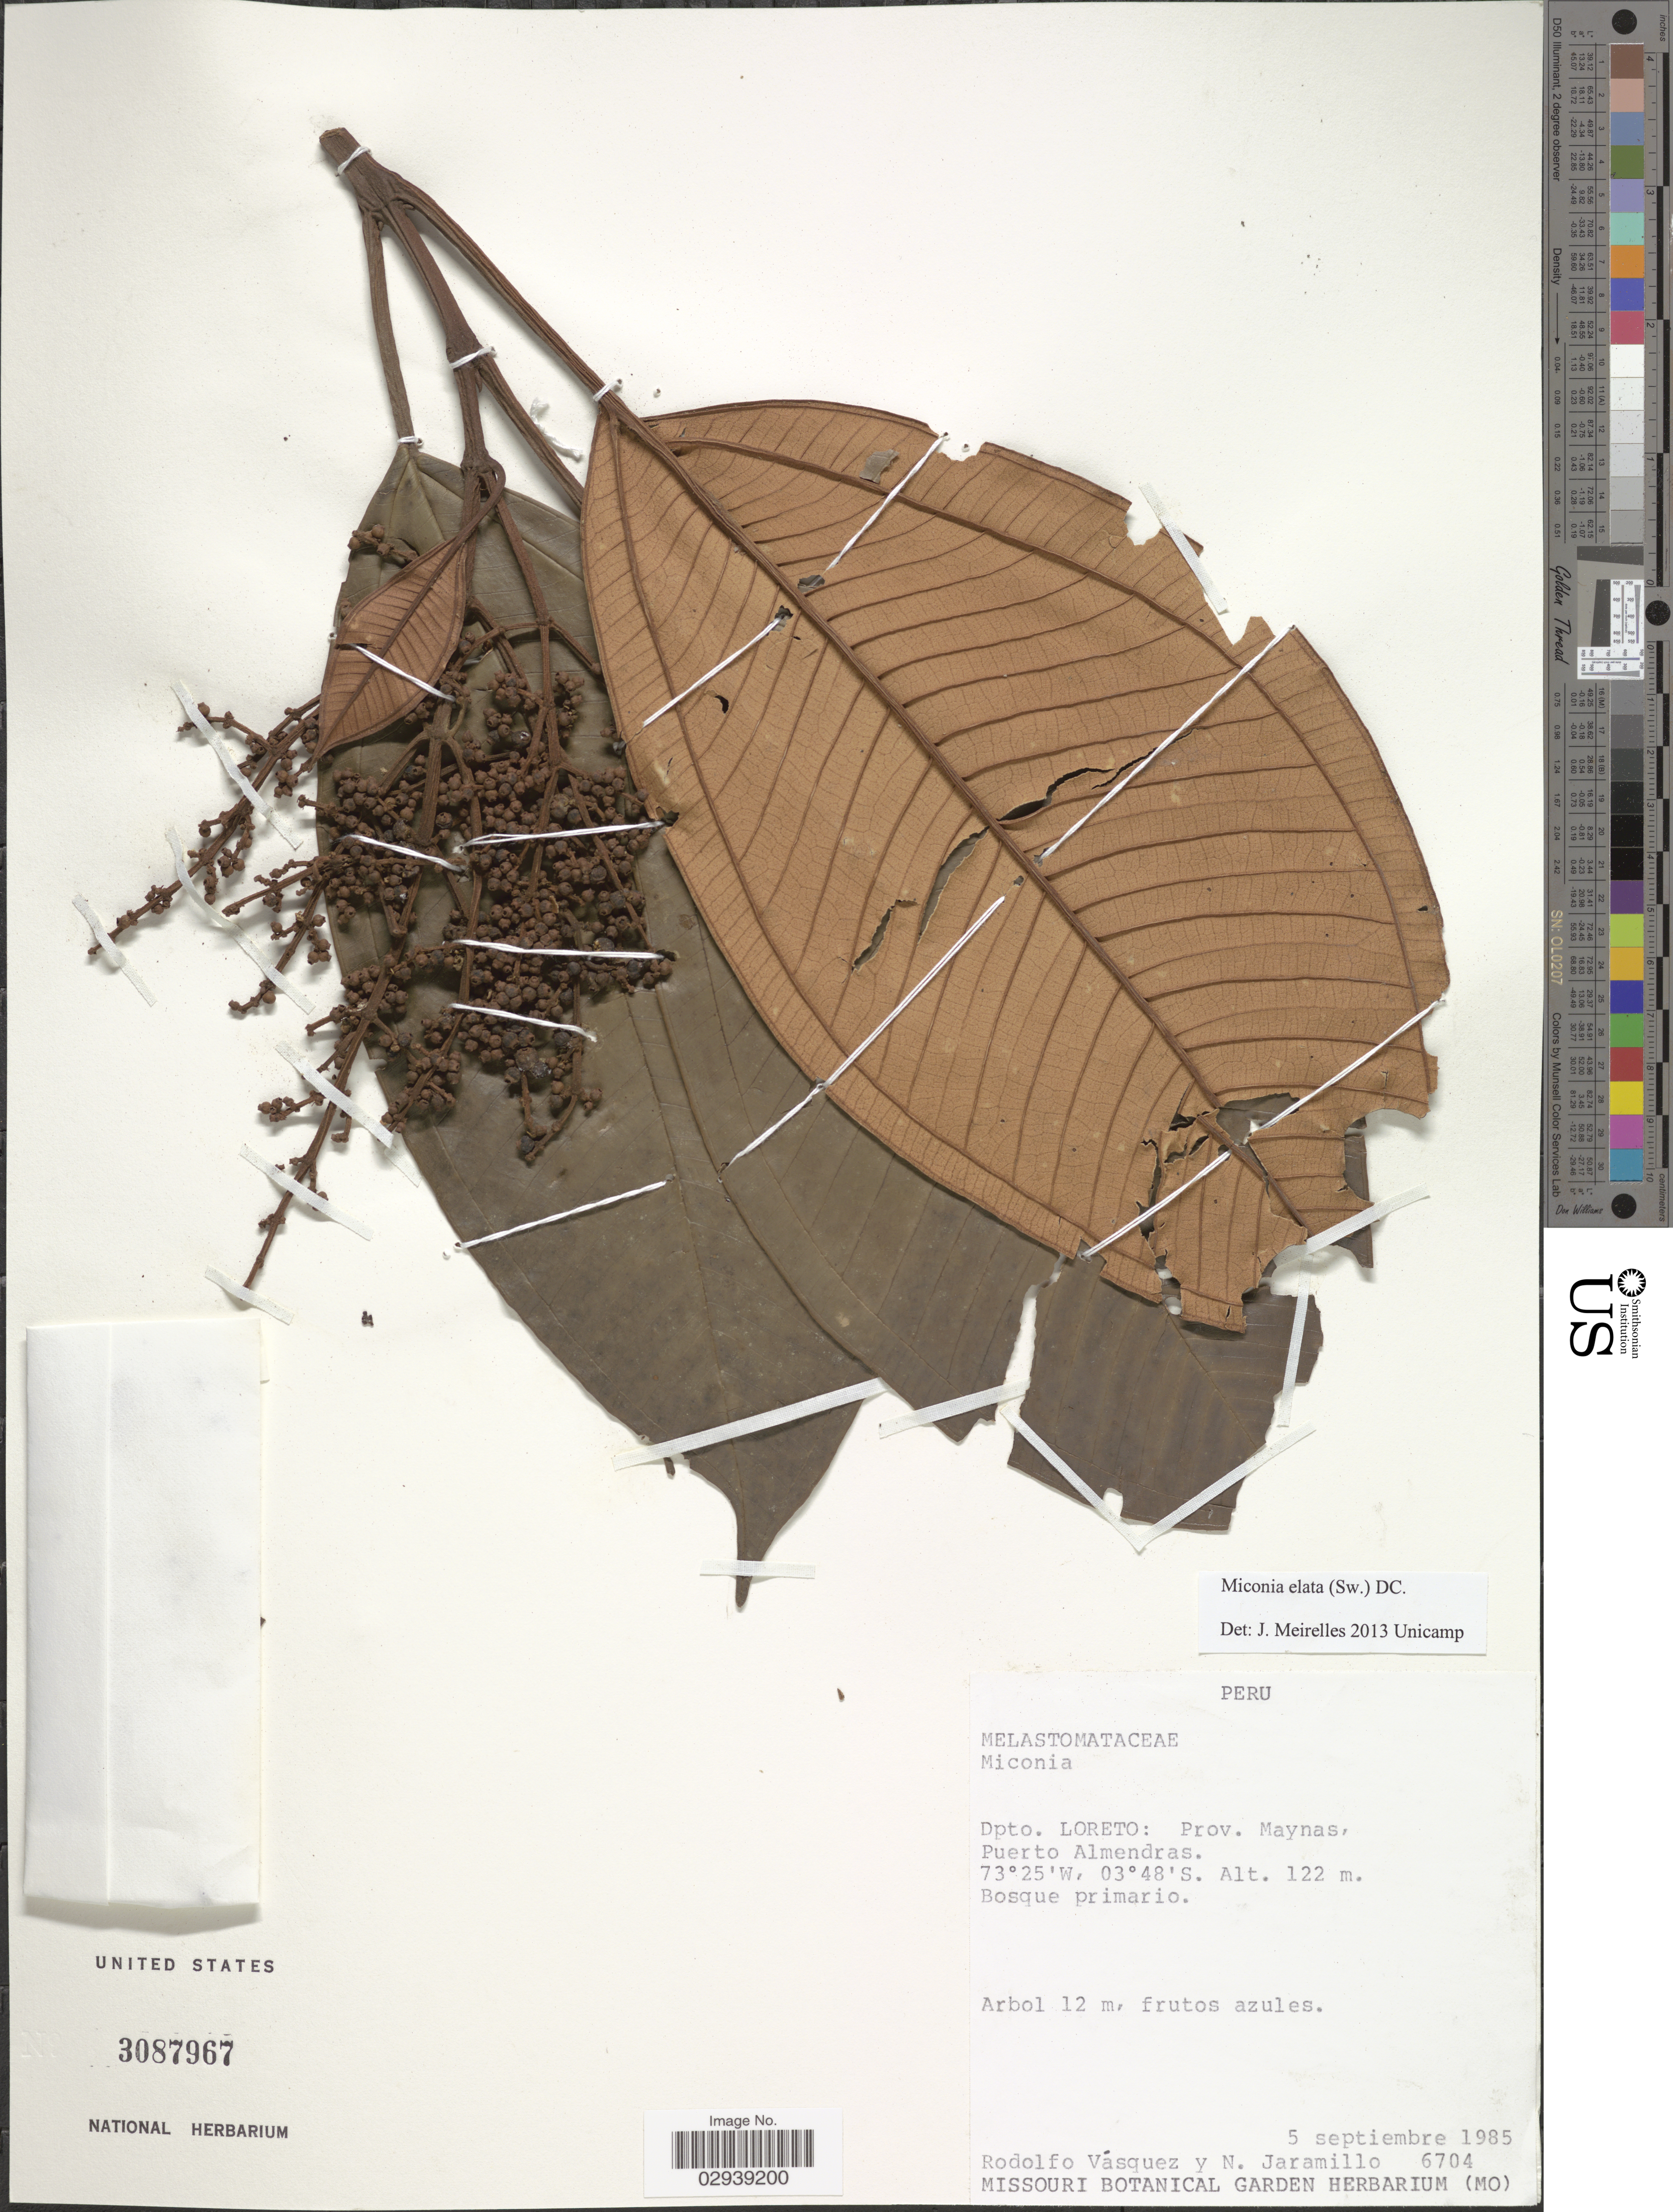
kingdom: Plantae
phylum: Tracheophyta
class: Magnoliopsida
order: Myrtales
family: Melastomataceae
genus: Miconia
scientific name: Miconia elata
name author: (Sw.) DC.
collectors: R. Vásquez & N. Jaramillo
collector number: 6704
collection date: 1985-09-05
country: Peru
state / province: Loreto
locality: Dpto. Loreto: Prov. Maynas, Puerto Almendras.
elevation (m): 122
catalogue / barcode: US 3087967